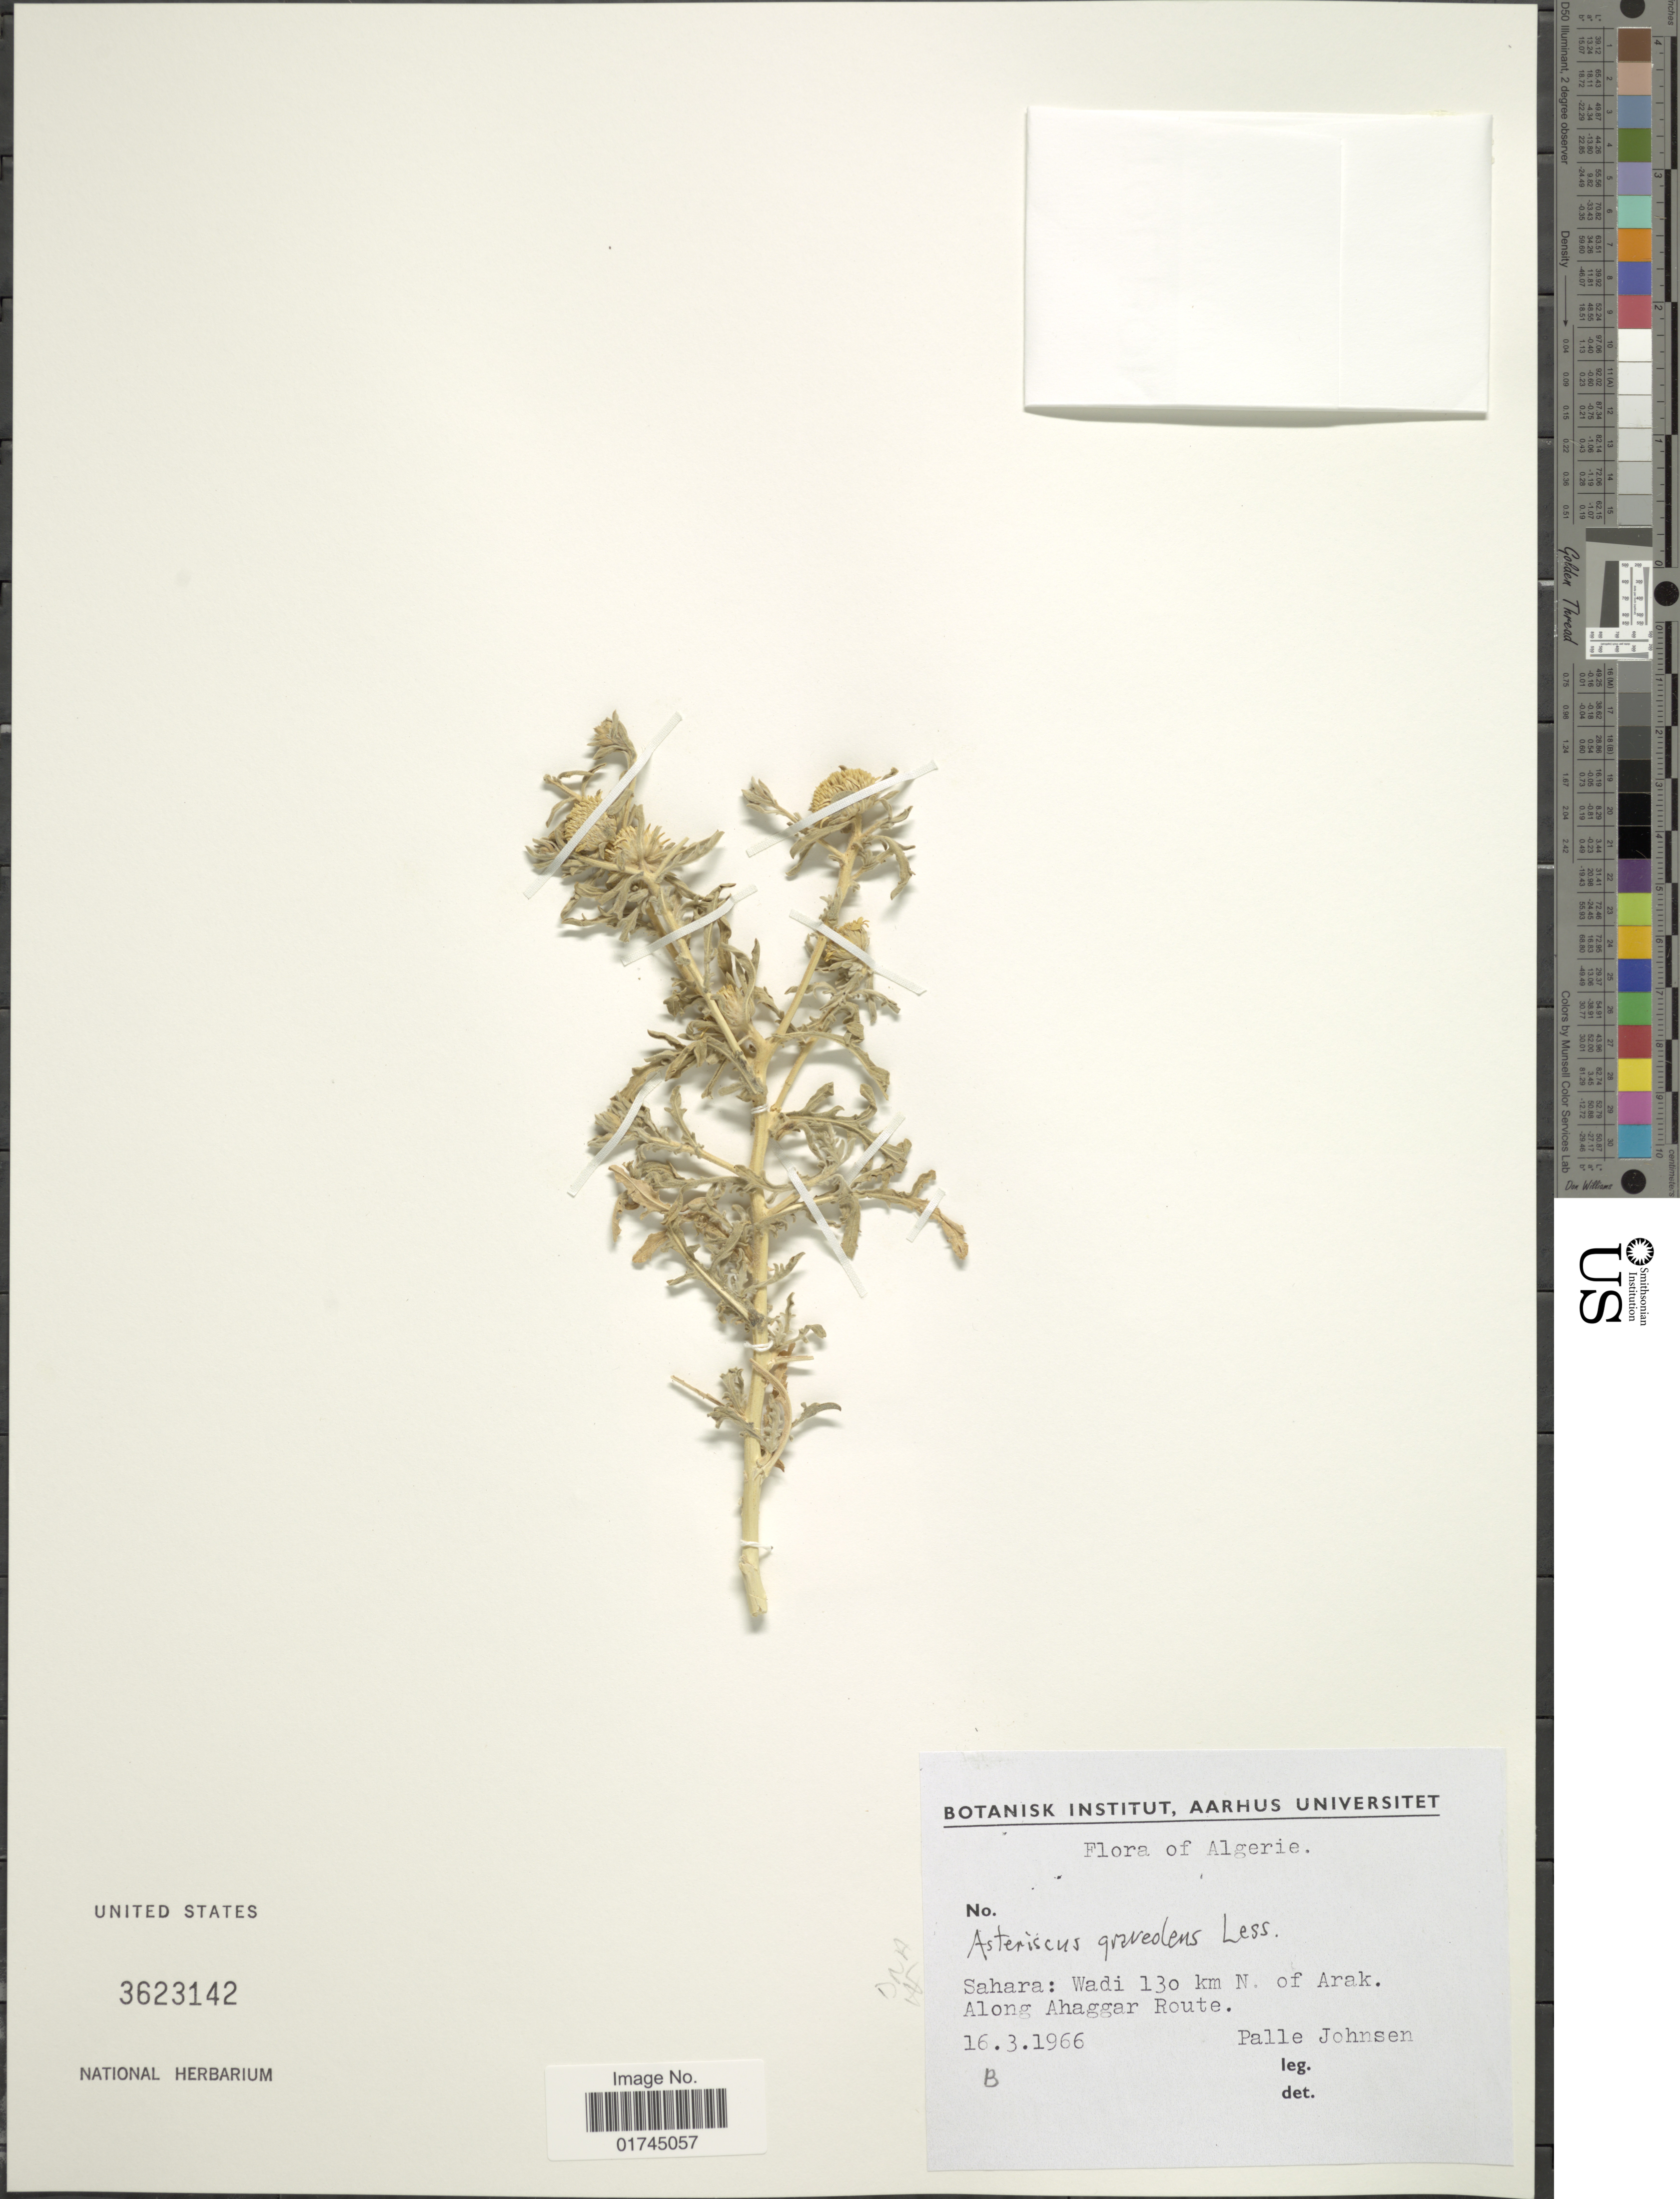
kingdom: Plantae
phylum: Tracheophyta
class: Magnoliopsida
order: Asterales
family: Asteraceae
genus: Asteriscus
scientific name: Asteriscus graveolens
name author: (Forssk.) Less.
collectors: P. Johnson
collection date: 1966-03-16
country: Algeria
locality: Sahara; Wadi 130 km N of Arak, along Ahaggar Route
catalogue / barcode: US 3623142